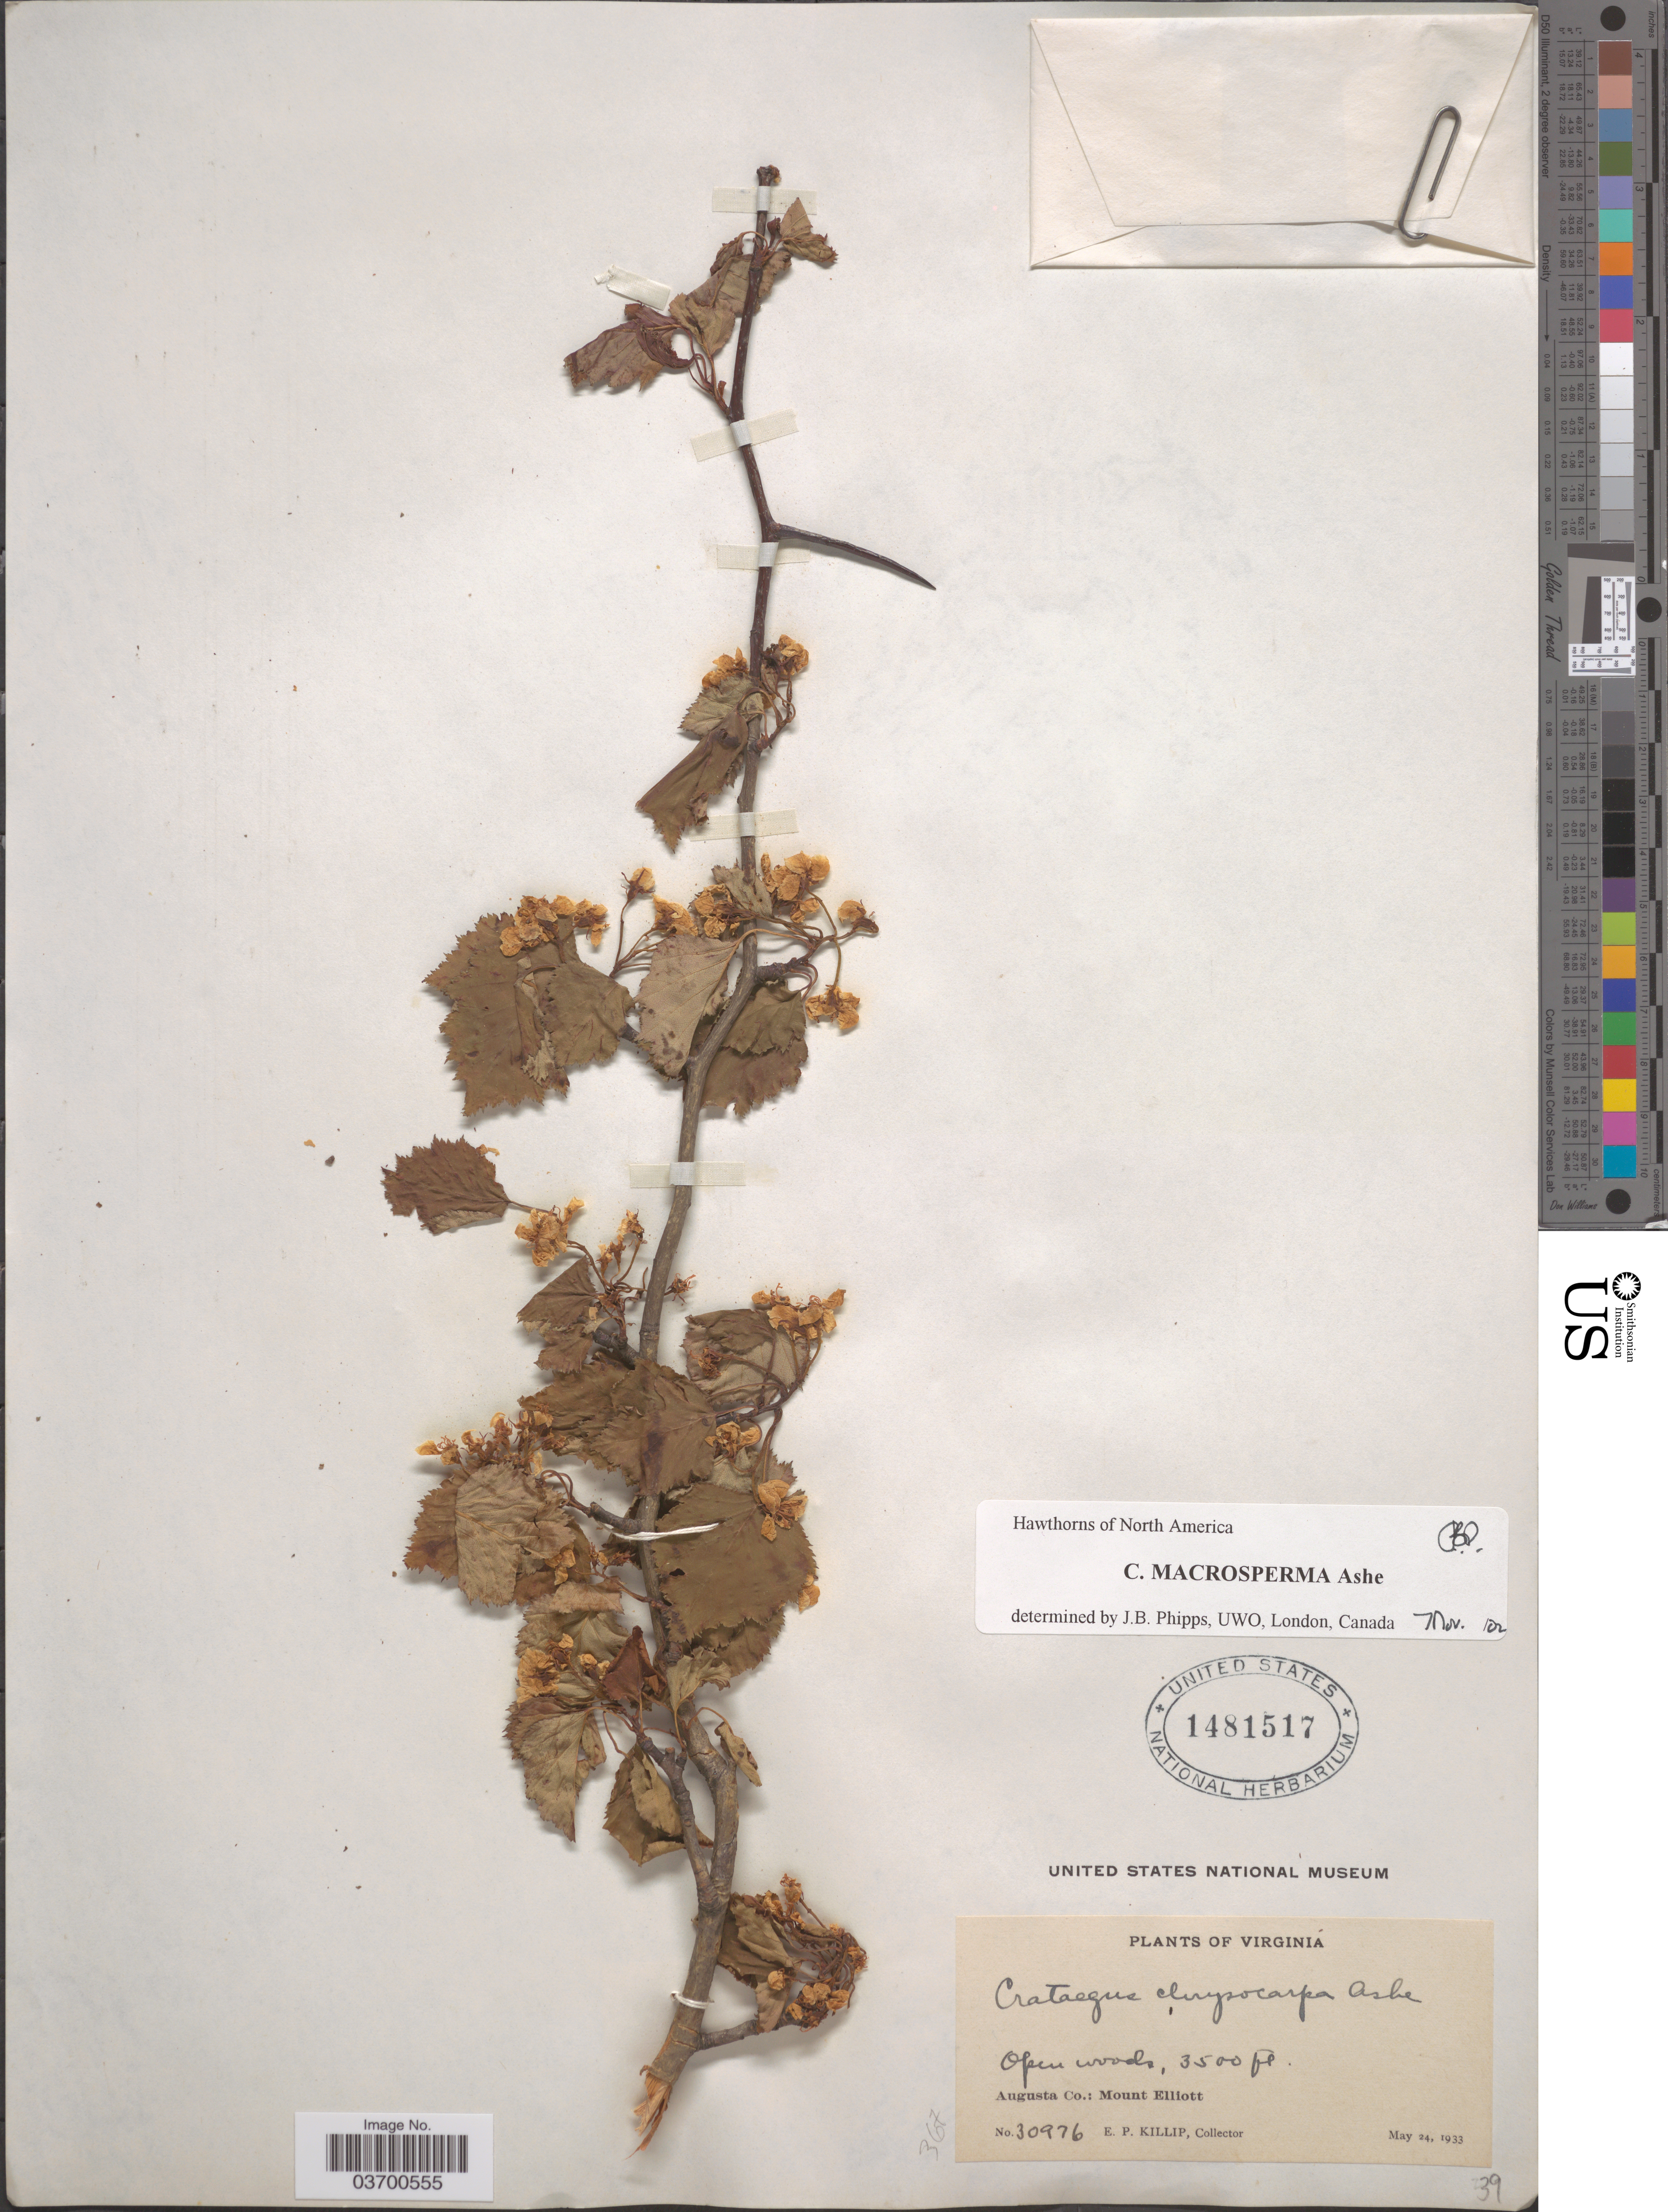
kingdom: Plantae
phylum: Tracheophyta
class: Magnoliopsida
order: Rosales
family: Rosaceae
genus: Crataegus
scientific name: Crataegus macrosperma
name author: Ashe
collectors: E. P. Killip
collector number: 30976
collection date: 1933-05-24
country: United States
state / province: Virginia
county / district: Augusta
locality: Augusta Co.: Mount Elliott.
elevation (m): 1067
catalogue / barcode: US 1481517